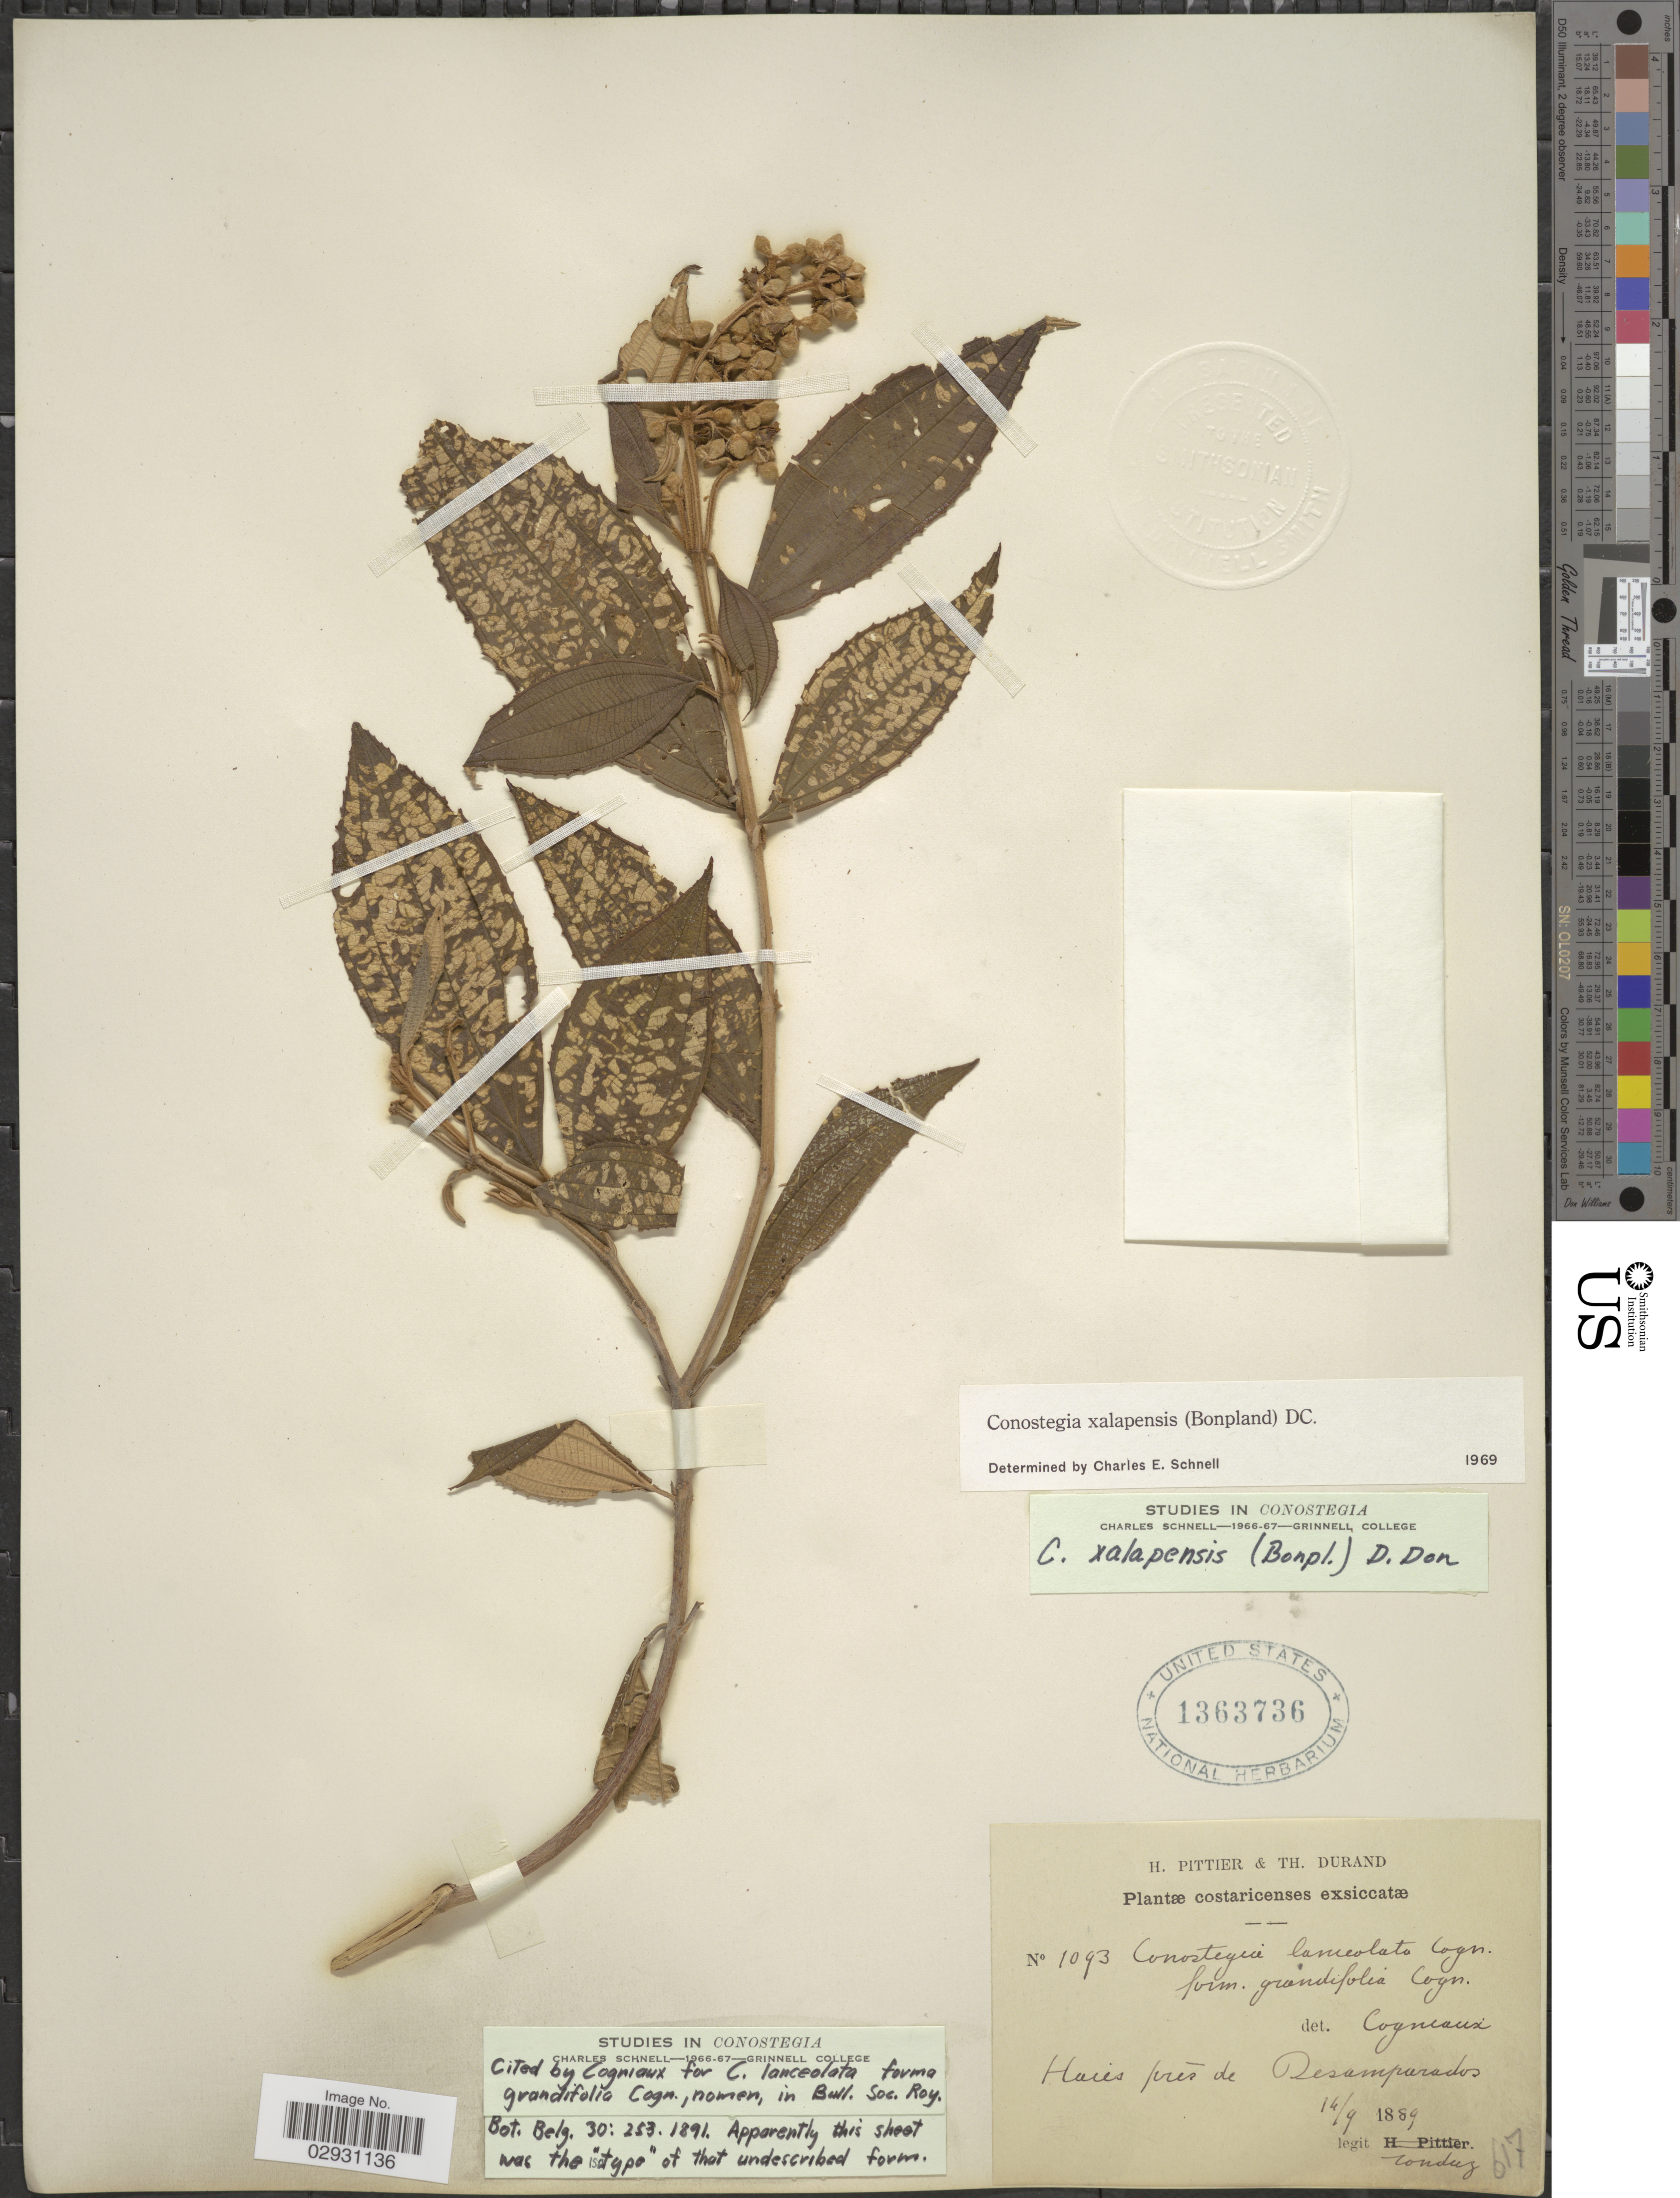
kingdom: Plantae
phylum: Tracheophyta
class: Magnoliopsida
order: Myrtales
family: Melastomataceae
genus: Conostegia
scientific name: Conostegia quadrangularis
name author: Schltdl. ex Steud.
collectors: Tonduz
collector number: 1093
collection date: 1889-09-14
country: Costa Rica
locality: Haies près de Desamparados.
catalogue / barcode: US 1363736